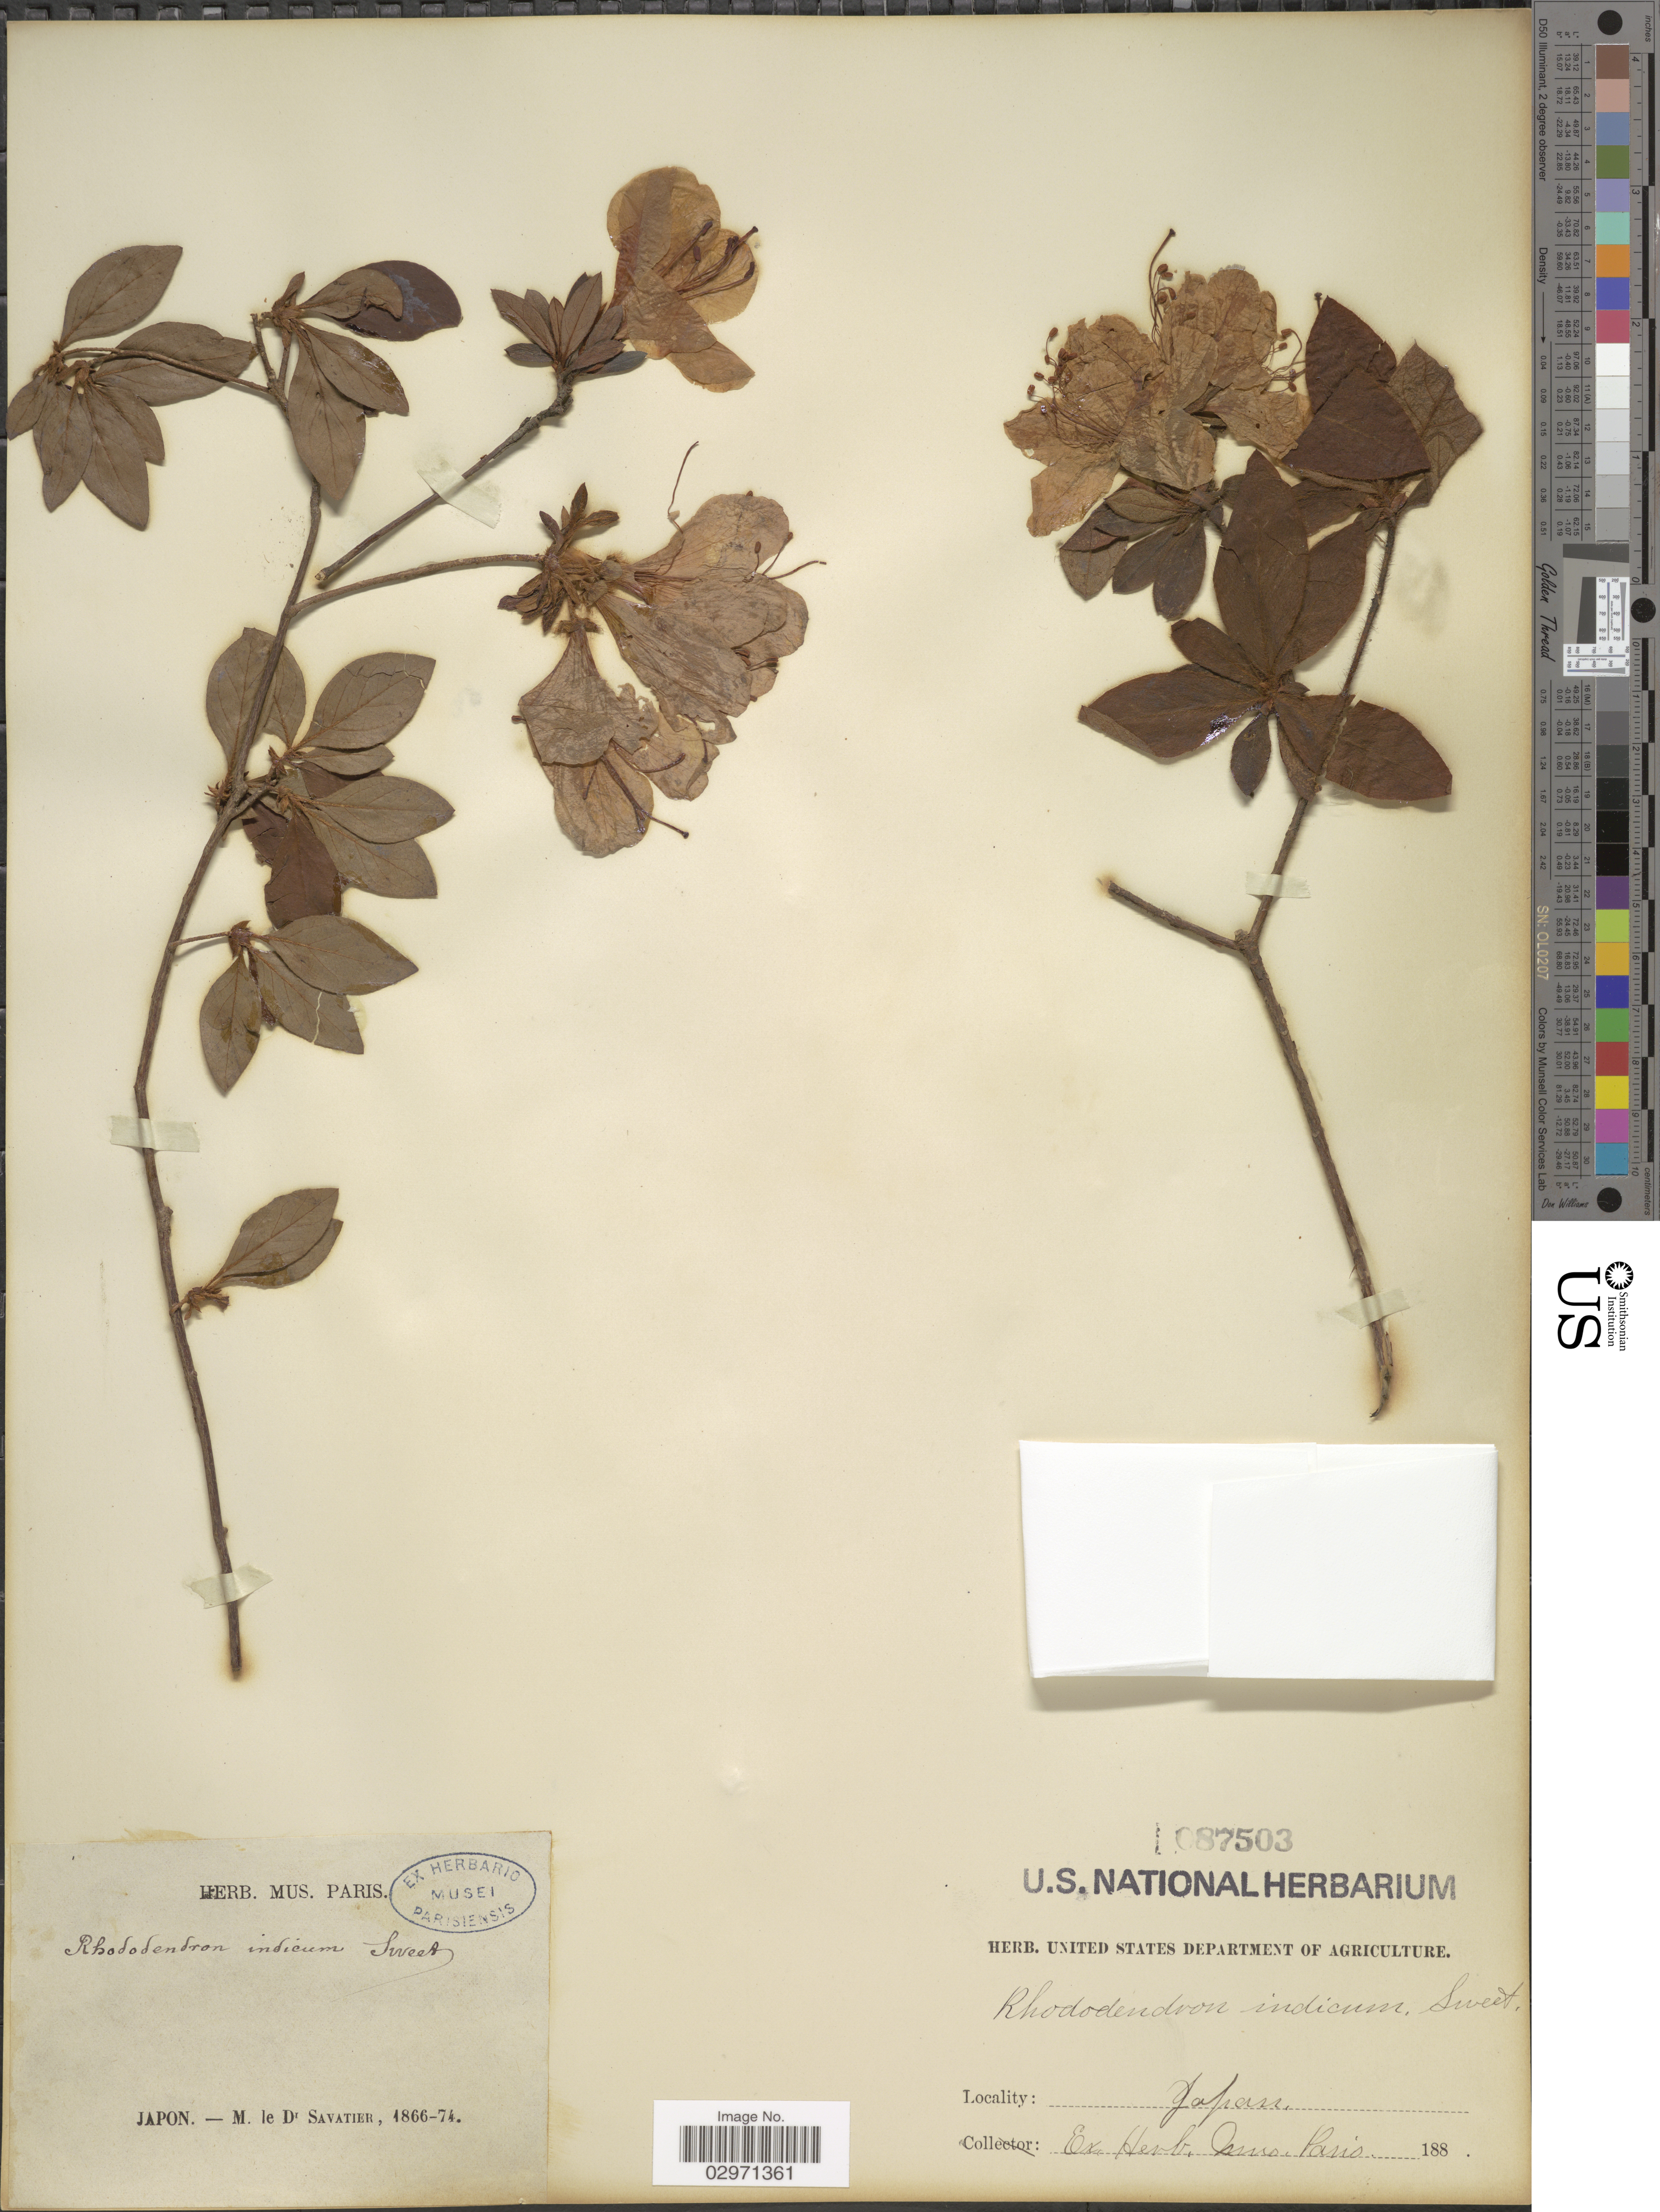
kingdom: Plantae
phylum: Tracheophyta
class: Magnoliopsida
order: Ericales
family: Ericaceae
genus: Rhododendron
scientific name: Rhododendron indicum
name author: (L.) Sweet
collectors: M. Savatier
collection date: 1866/1874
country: Japan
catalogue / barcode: US 87503